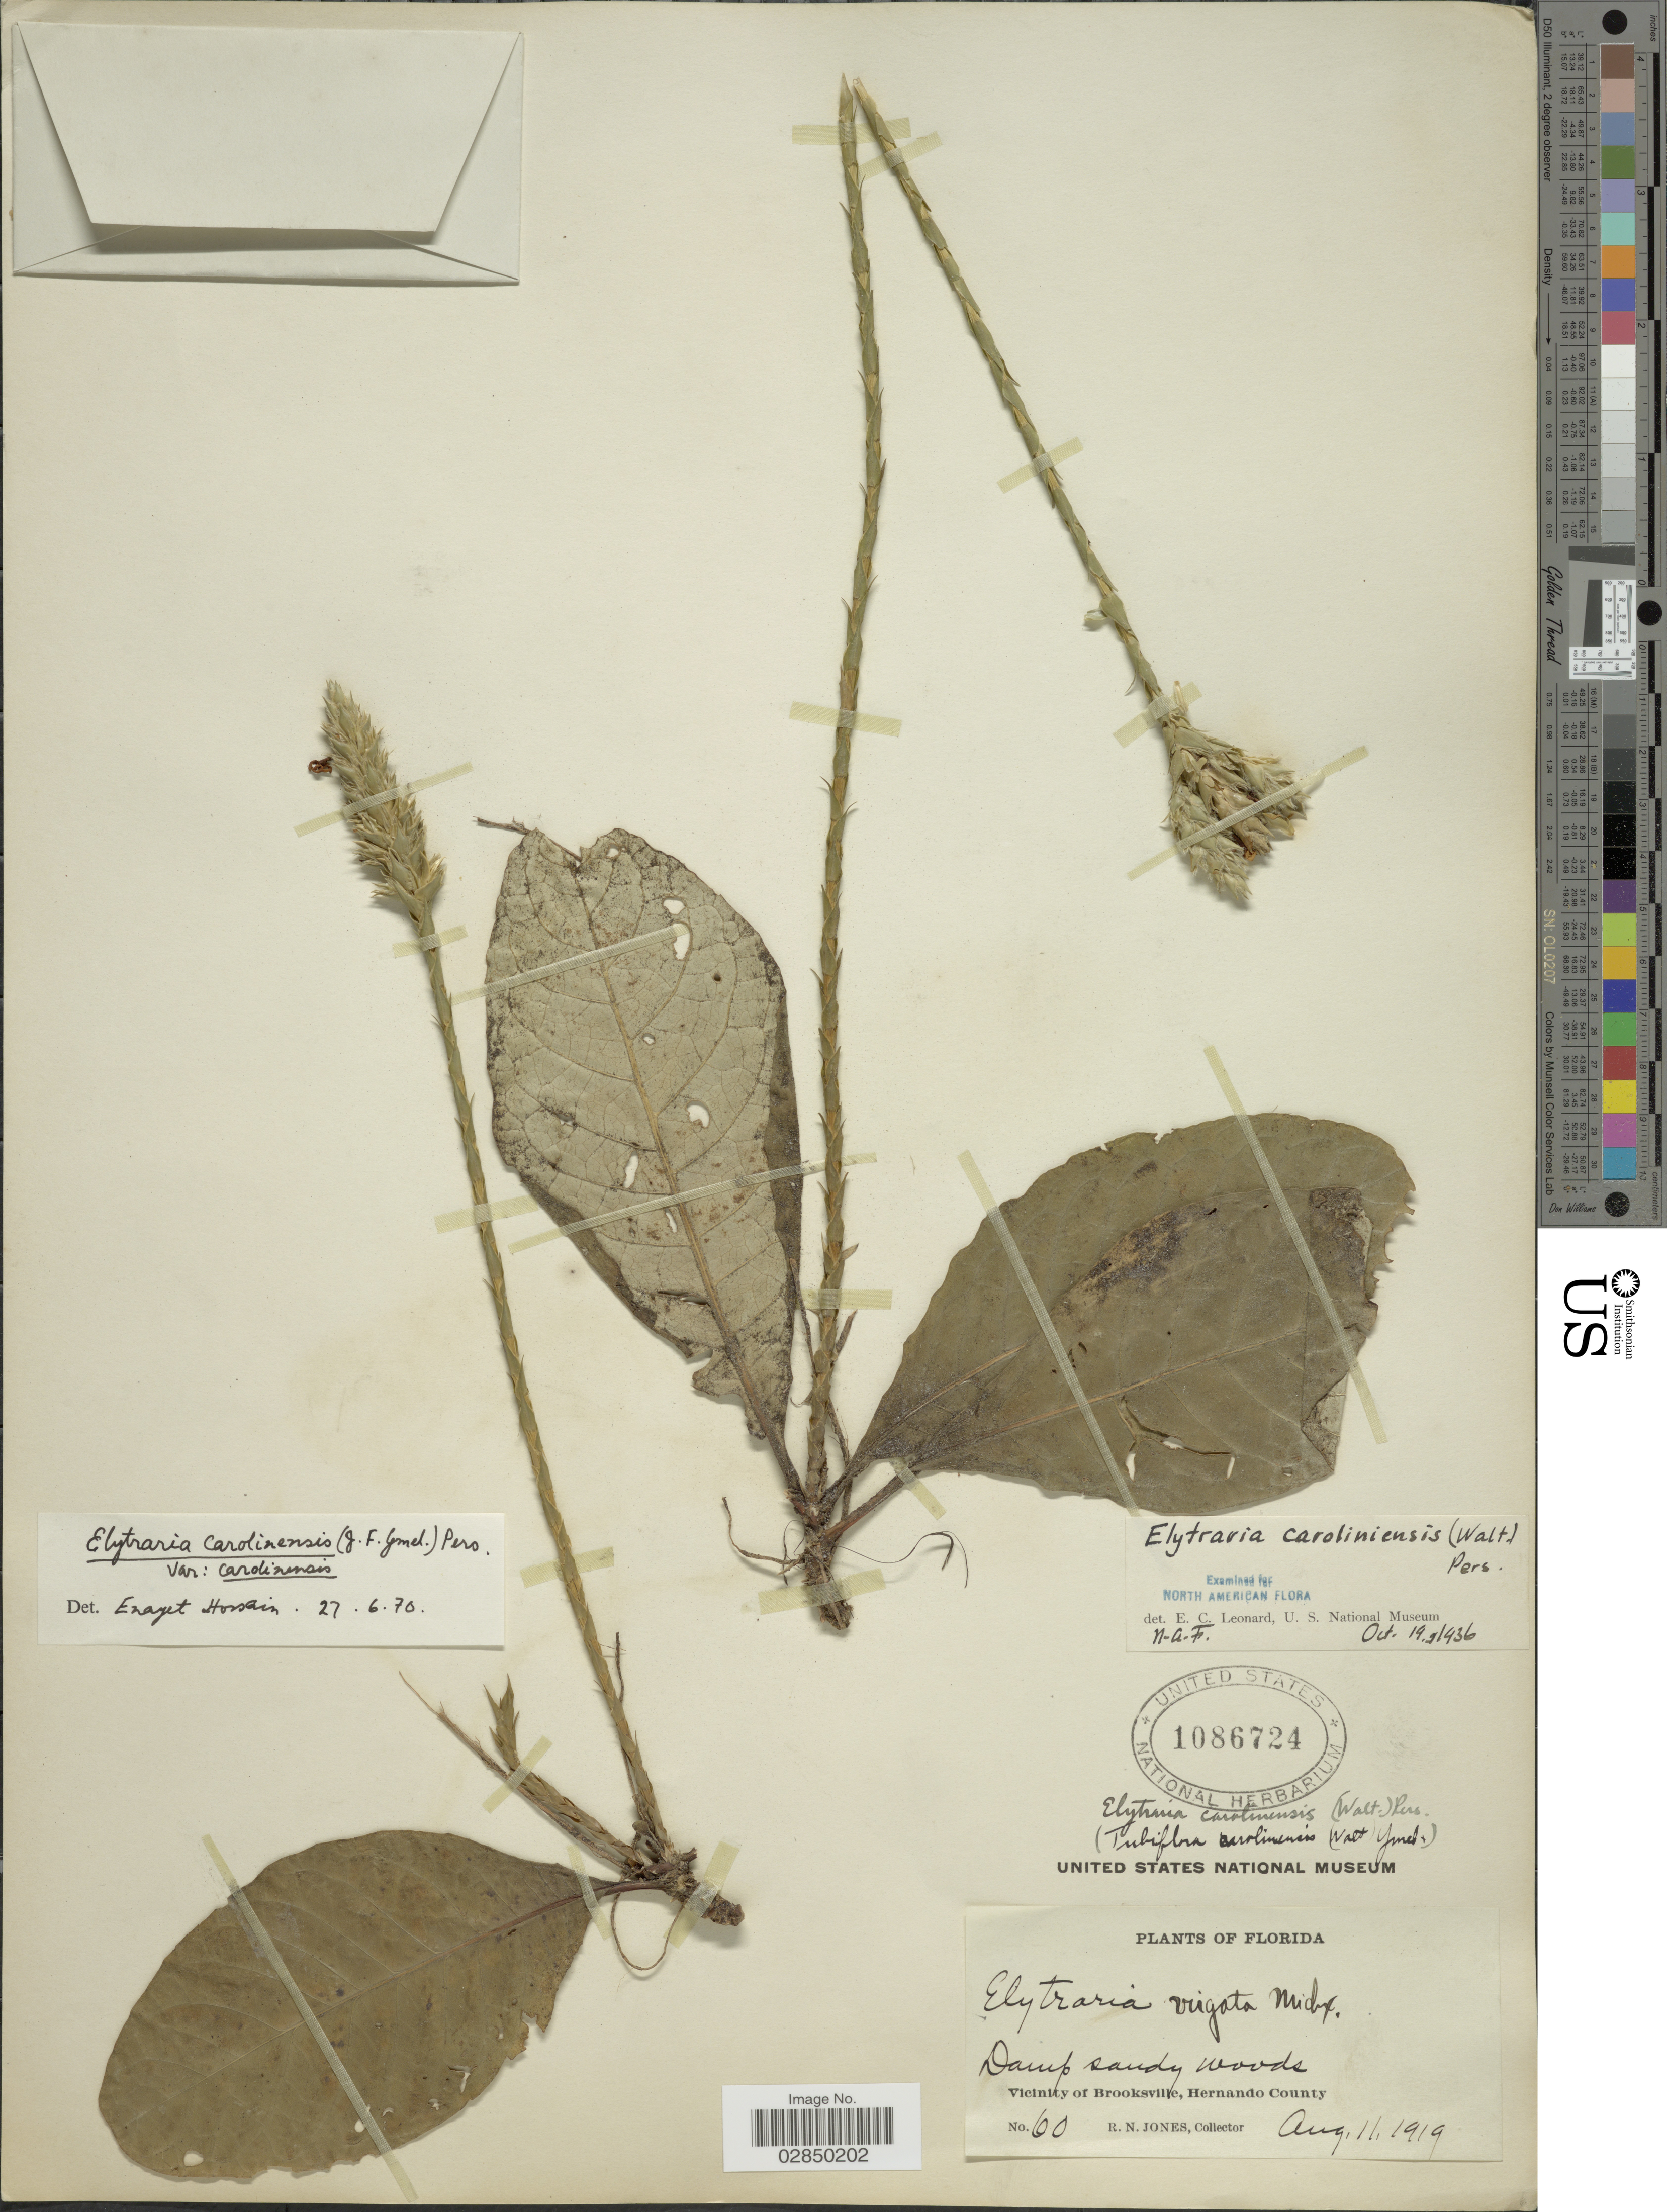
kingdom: Plantae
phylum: Tracheophyta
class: Magnoliopsida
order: Lamiales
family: Acanthaceae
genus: Elytraria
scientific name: Elytraria caroliniensis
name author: (J.F. Gmel.) Pers.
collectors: R. N. Jones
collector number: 60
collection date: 1919-08-11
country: United States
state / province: Florida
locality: Vicinity of Brooksville, Hernando County.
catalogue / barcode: US 1086724